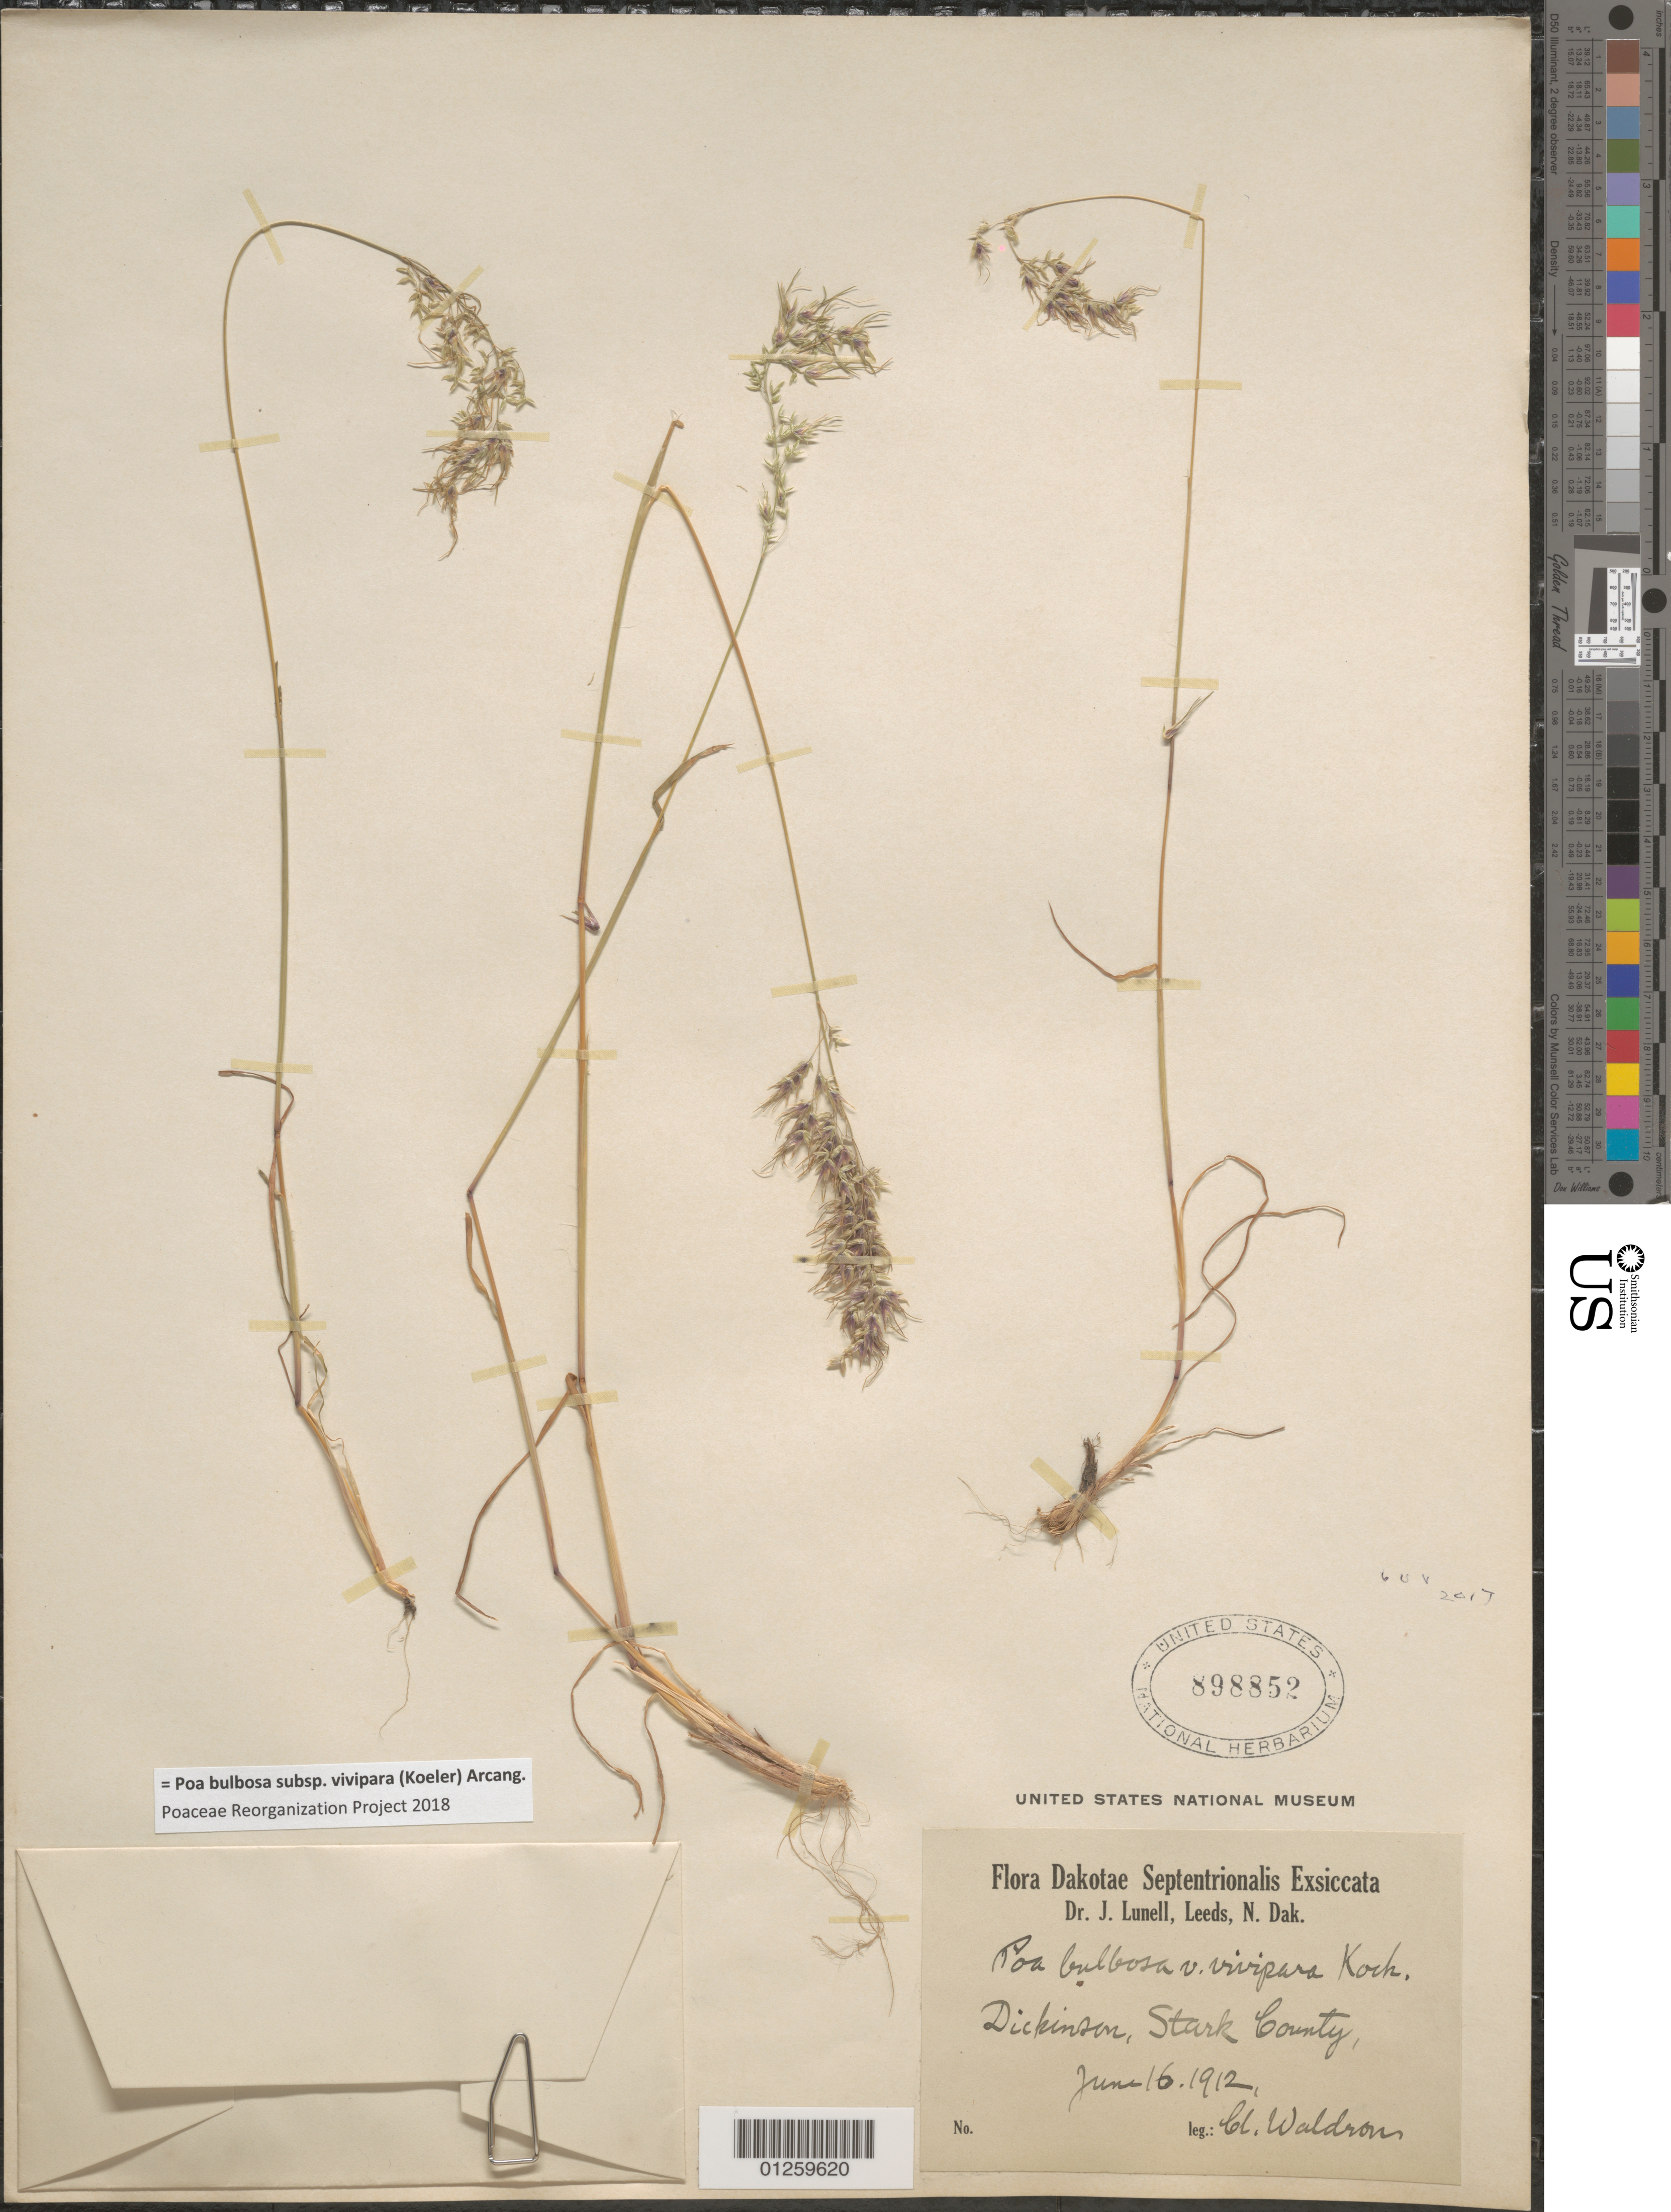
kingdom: Plantae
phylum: Tracheophyta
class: Liliopsida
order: Poales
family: Poaceae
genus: Poa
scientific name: Poa bulbosa subsp. vivipara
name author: (Koeler) Arcang.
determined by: Poaceae Reorganization Project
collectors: L. Waldron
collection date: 1912-06-16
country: United States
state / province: North Dakota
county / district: Stark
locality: no coll number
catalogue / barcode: US 898852